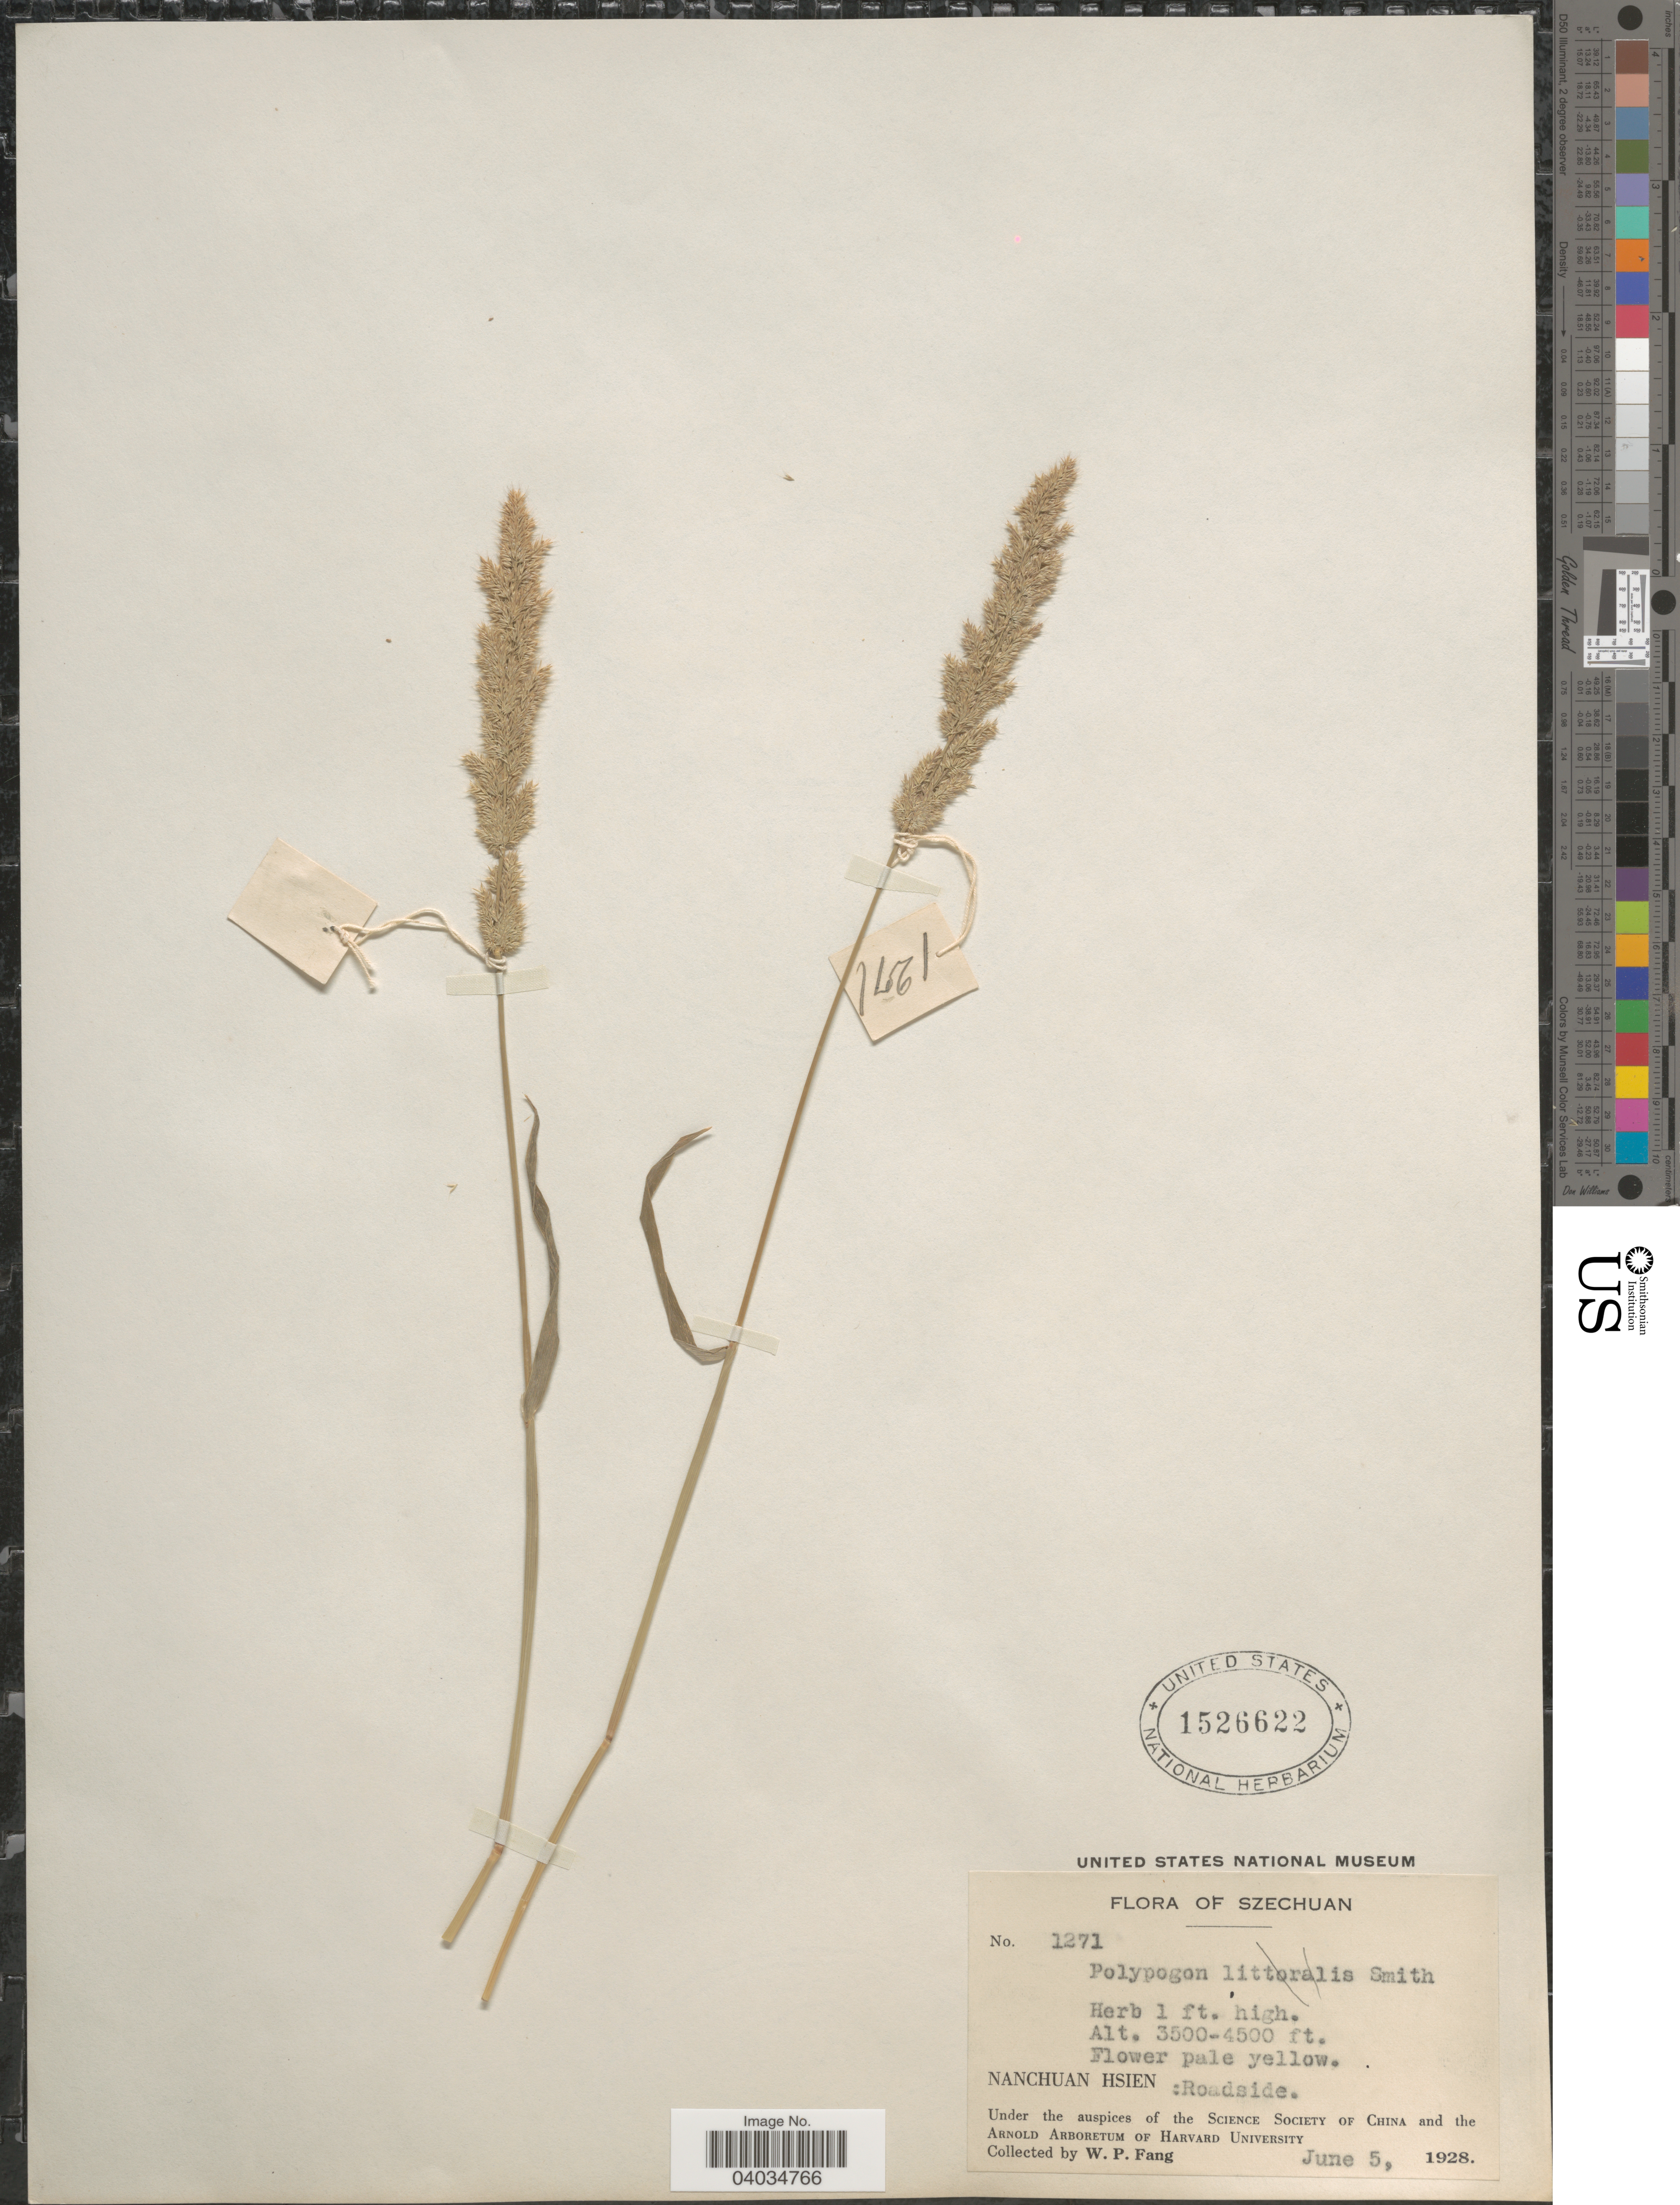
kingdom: Plantae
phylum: Tracheophyta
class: Liliopsida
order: Poales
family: Poaceae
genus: Polypogon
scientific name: Polypogon sp.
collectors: W. P. Fang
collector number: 1271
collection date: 1928-06-05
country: China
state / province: Sichuan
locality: Szechuan. Nanchuan Hsien: Roadside.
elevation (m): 1067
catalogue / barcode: US 1526622